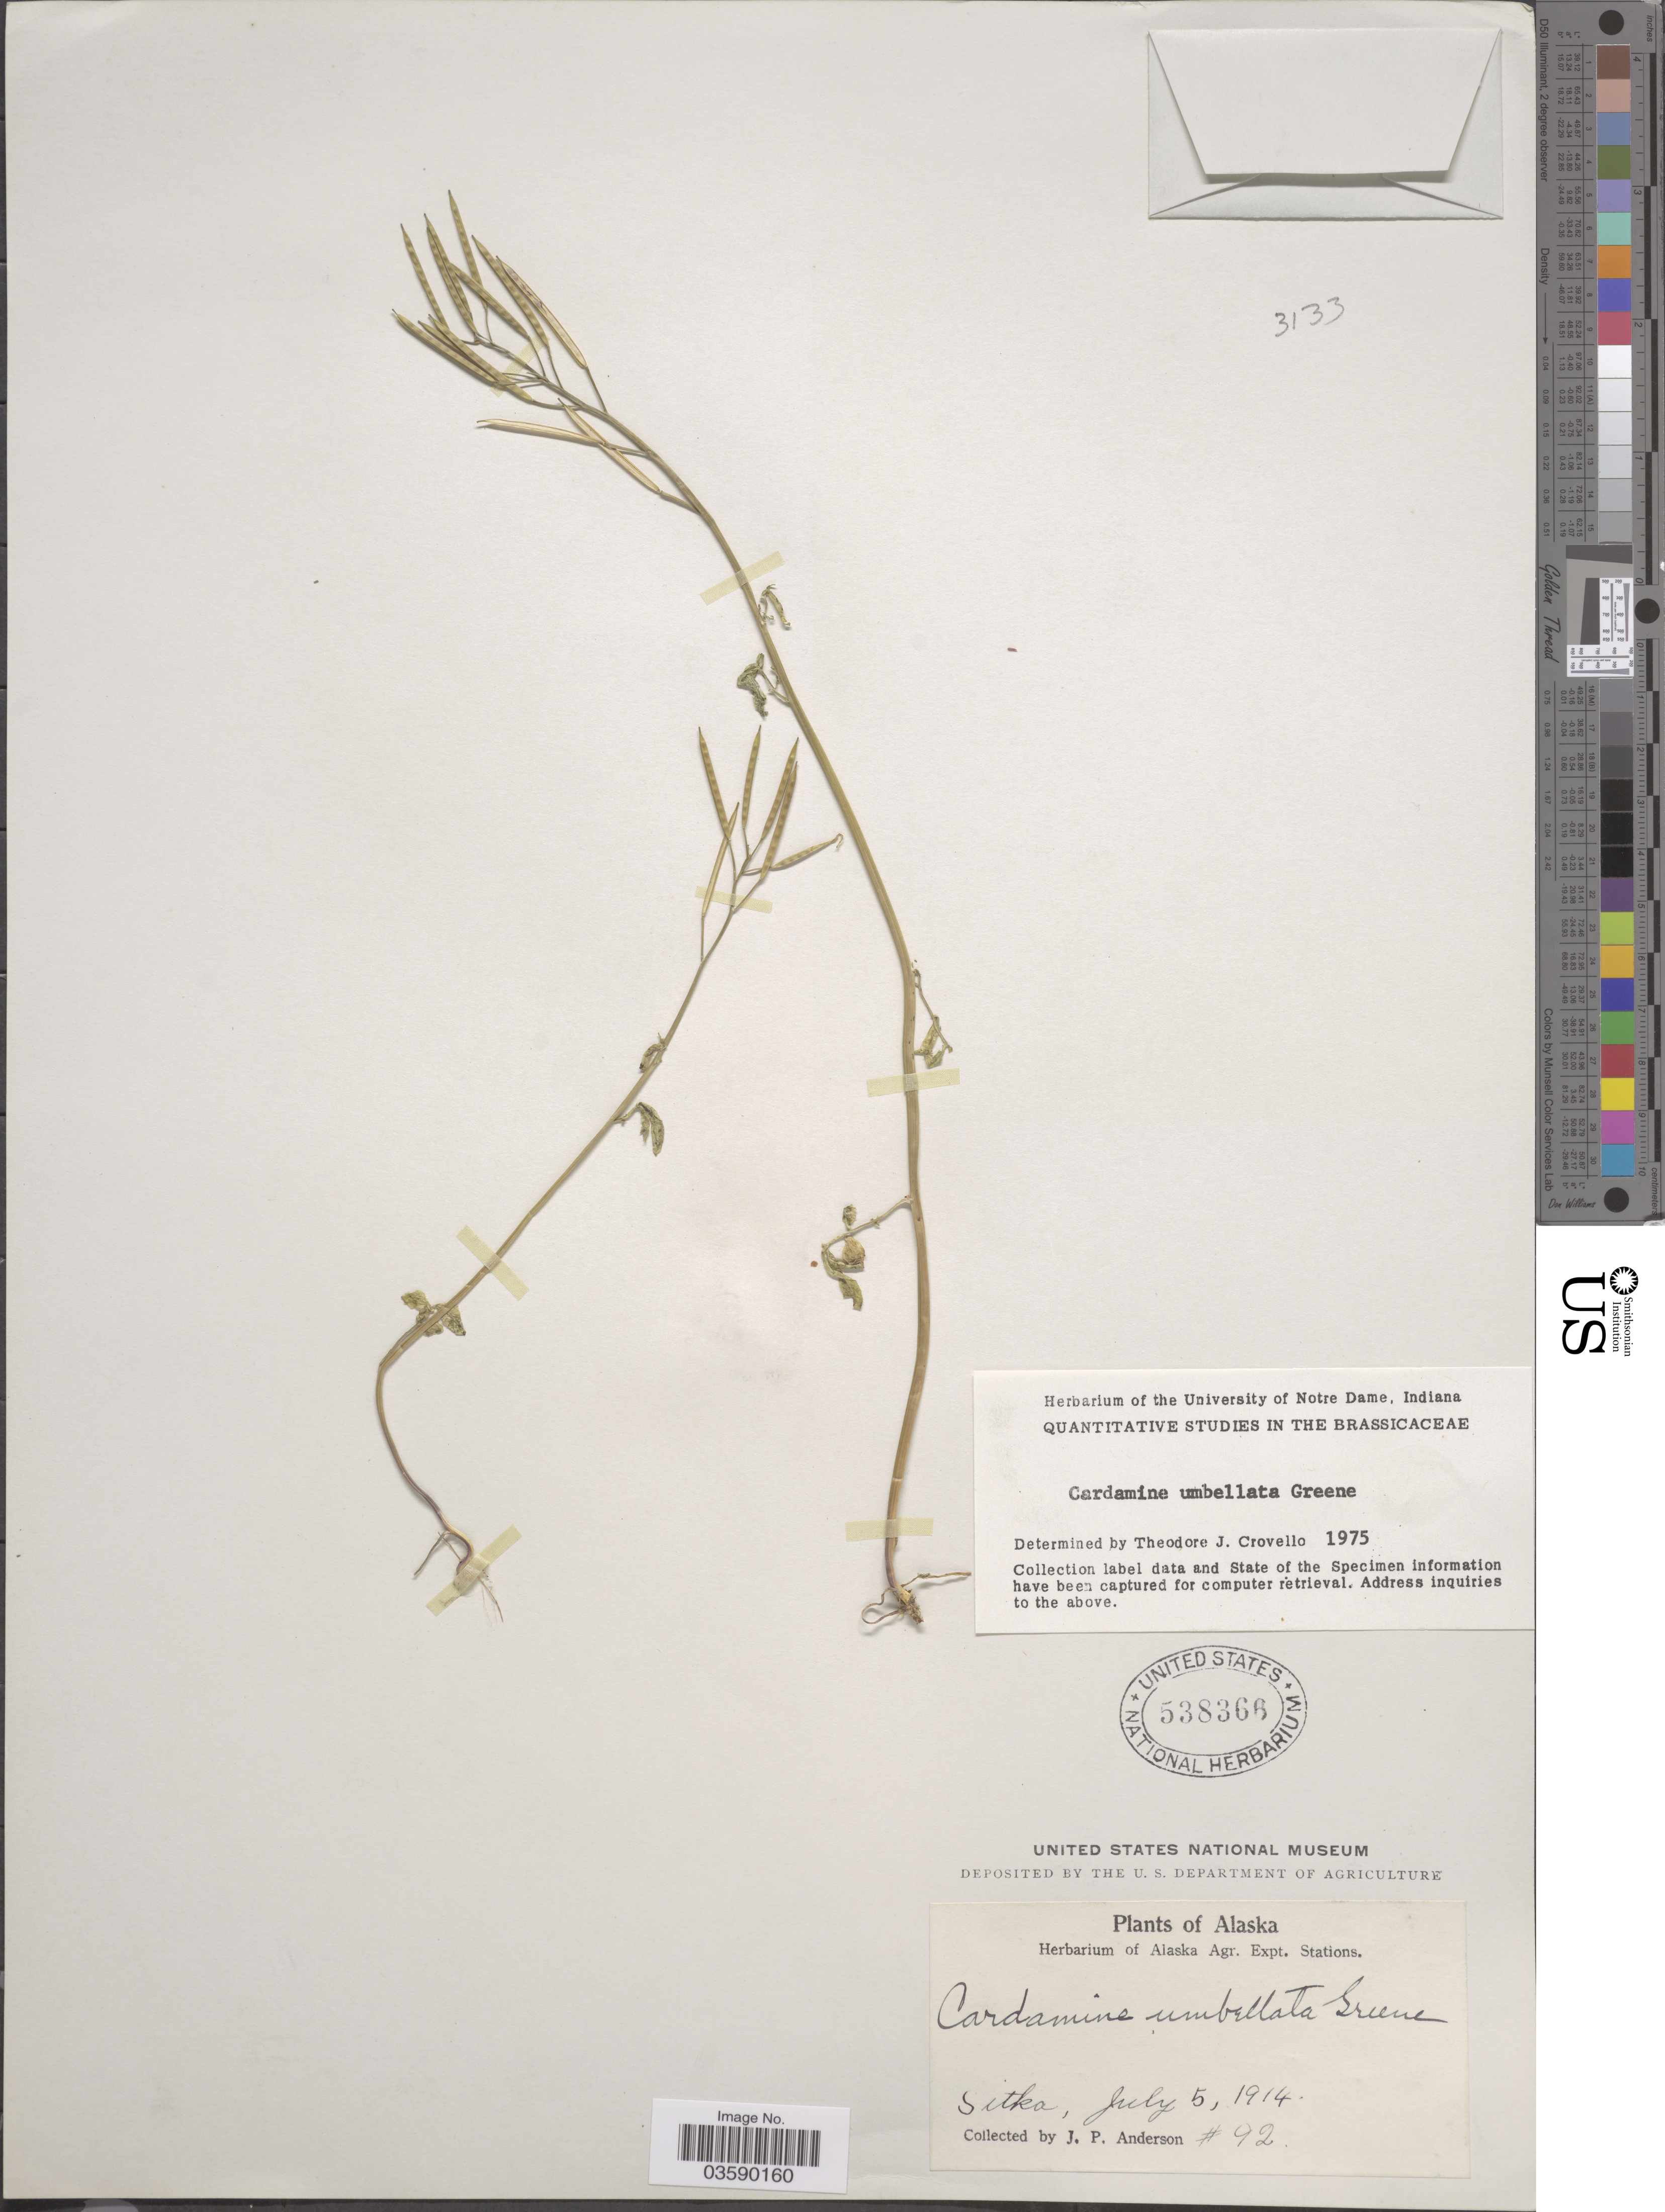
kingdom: Plantae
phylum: Tracheophyta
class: Magnoliopsida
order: Brassicales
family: Brassicaceae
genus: Cardamine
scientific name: Cardamine umbellata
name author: Greene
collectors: J. P. Anderson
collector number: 92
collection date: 1914-07-05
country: United States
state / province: Alaska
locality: Sitka.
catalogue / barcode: US 538366